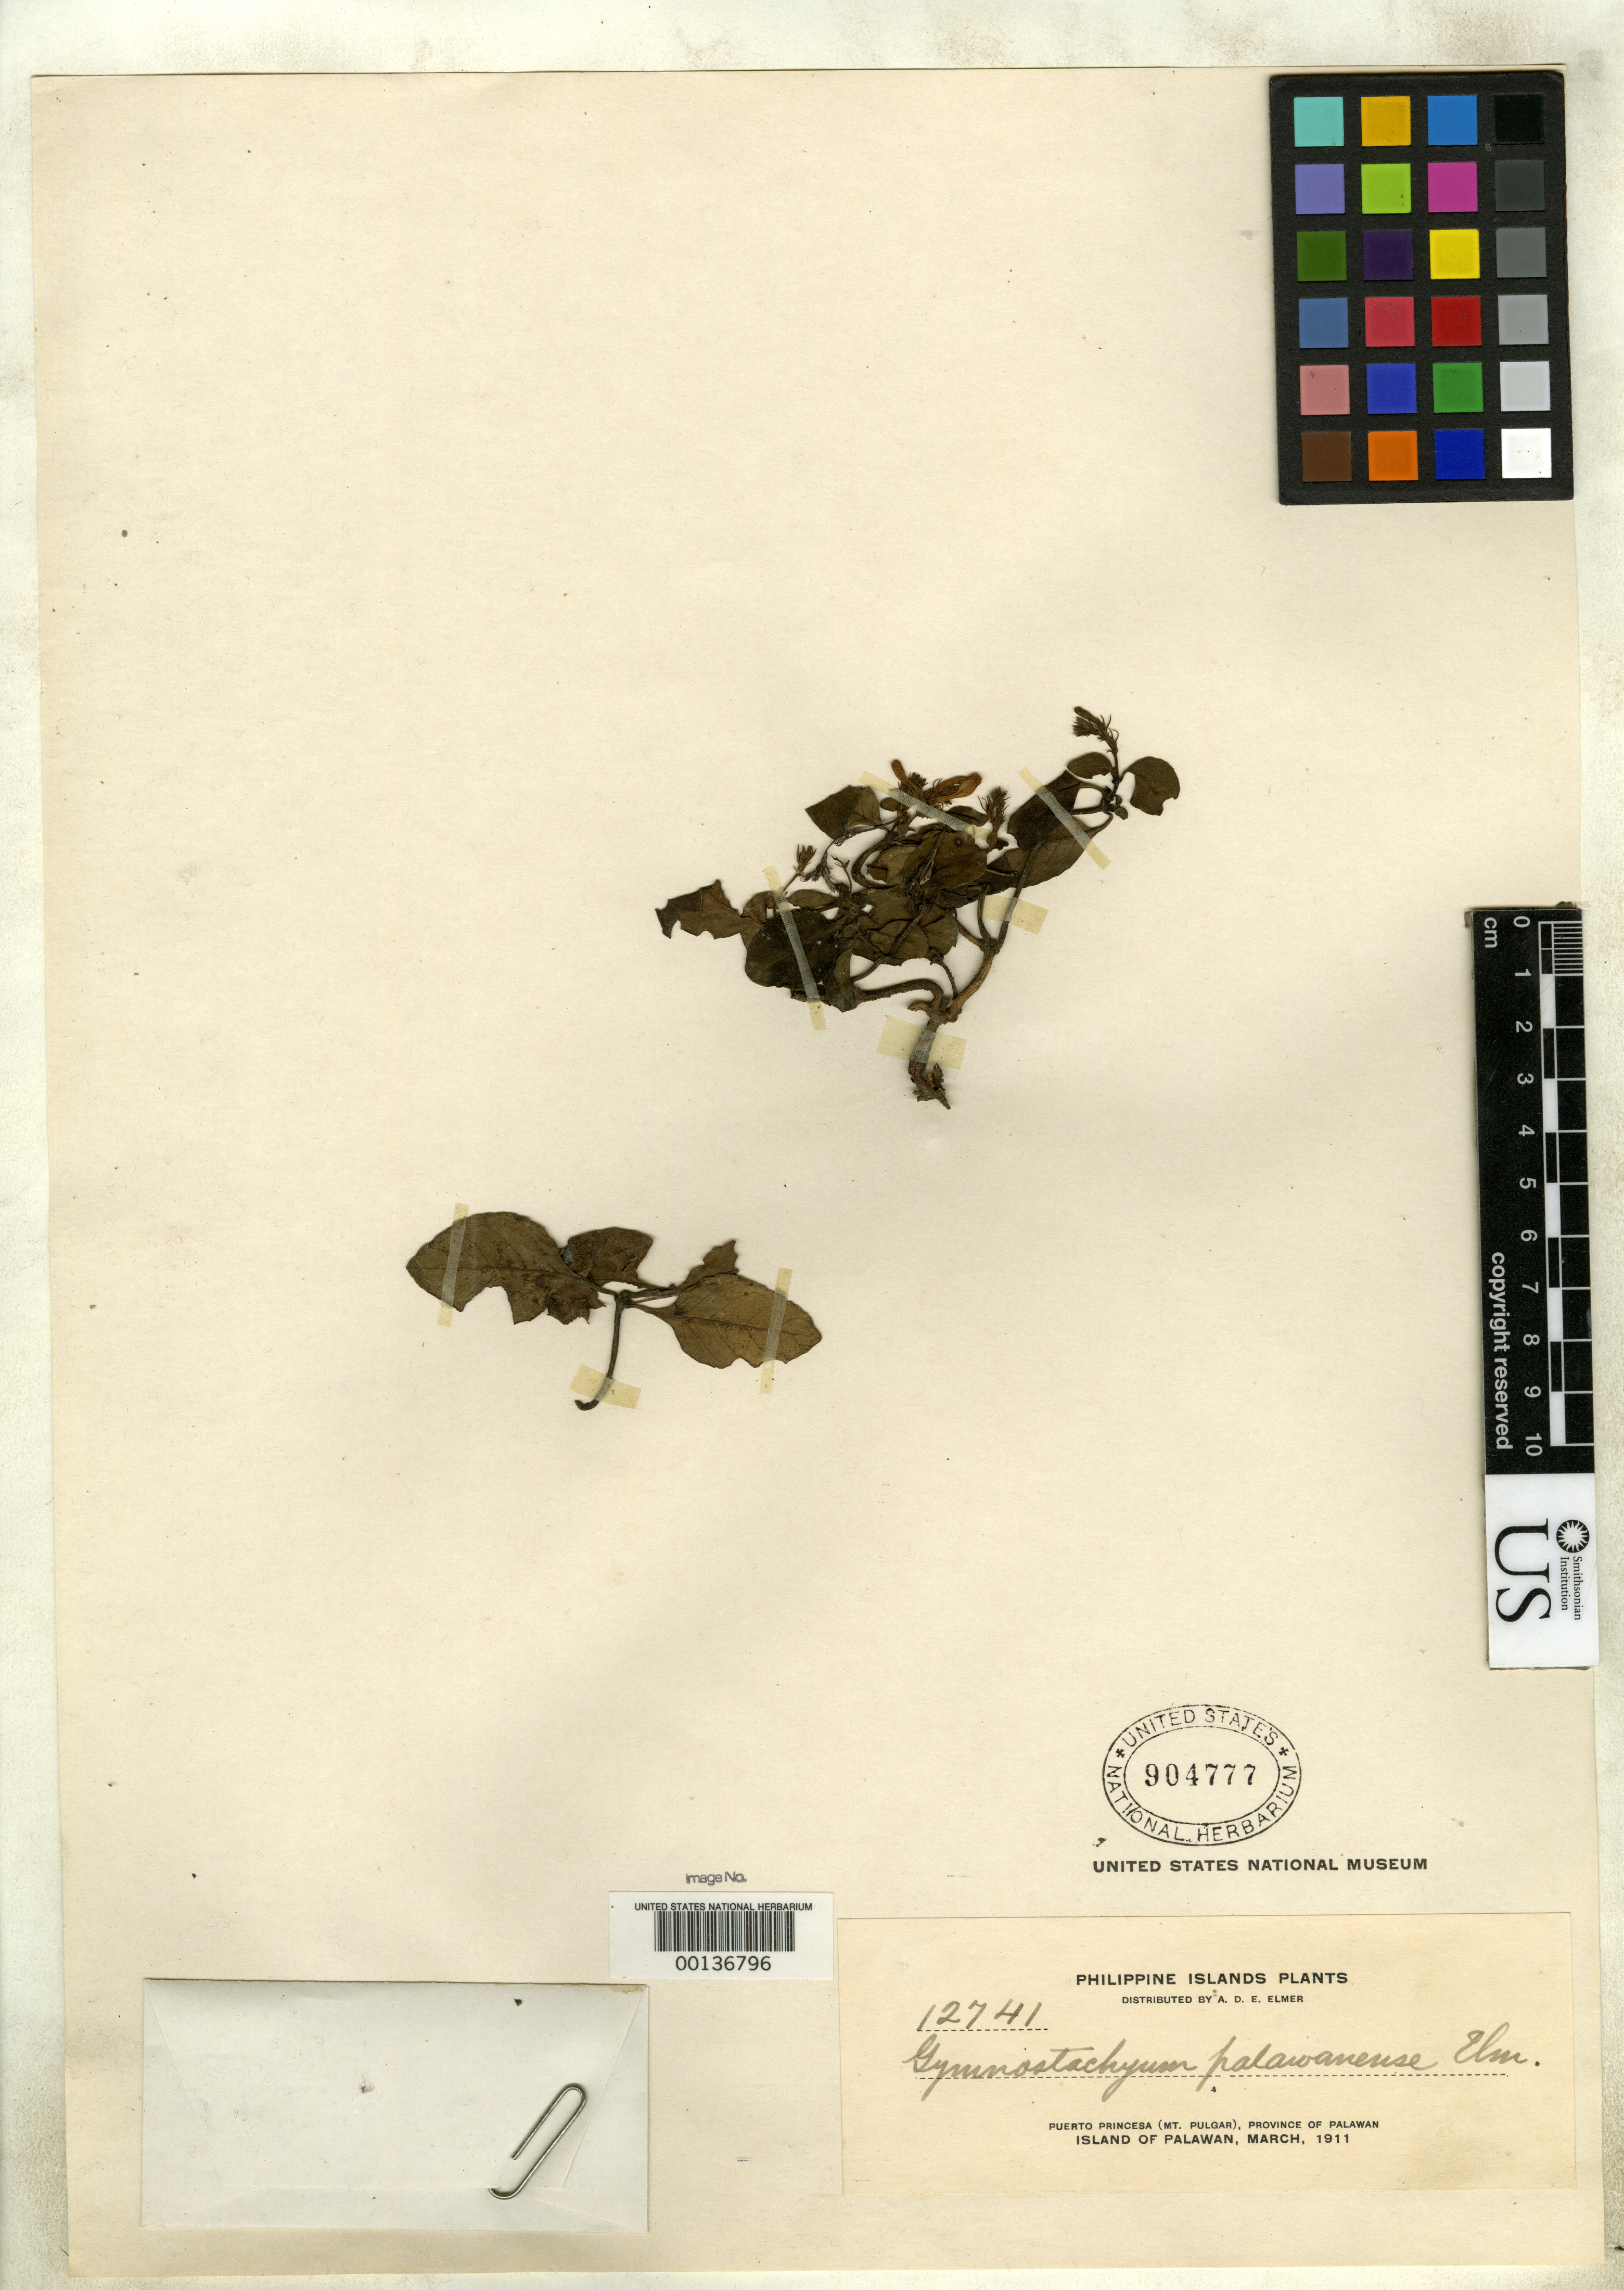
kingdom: Plantae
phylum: Tracheophyta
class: Magnoliopsida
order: Lamiales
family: Acanthaceae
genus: Gymnostachyum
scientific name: Gymnostachyum palawanensis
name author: Elmer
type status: Isotype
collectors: A. D. E. Elmer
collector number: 12741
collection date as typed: Mar 1911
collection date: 1911-03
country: Philippines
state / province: Mimaropa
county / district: Palawan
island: Palawan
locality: Puerto Princesa (Mt. Pulgar).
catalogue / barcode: US 904777